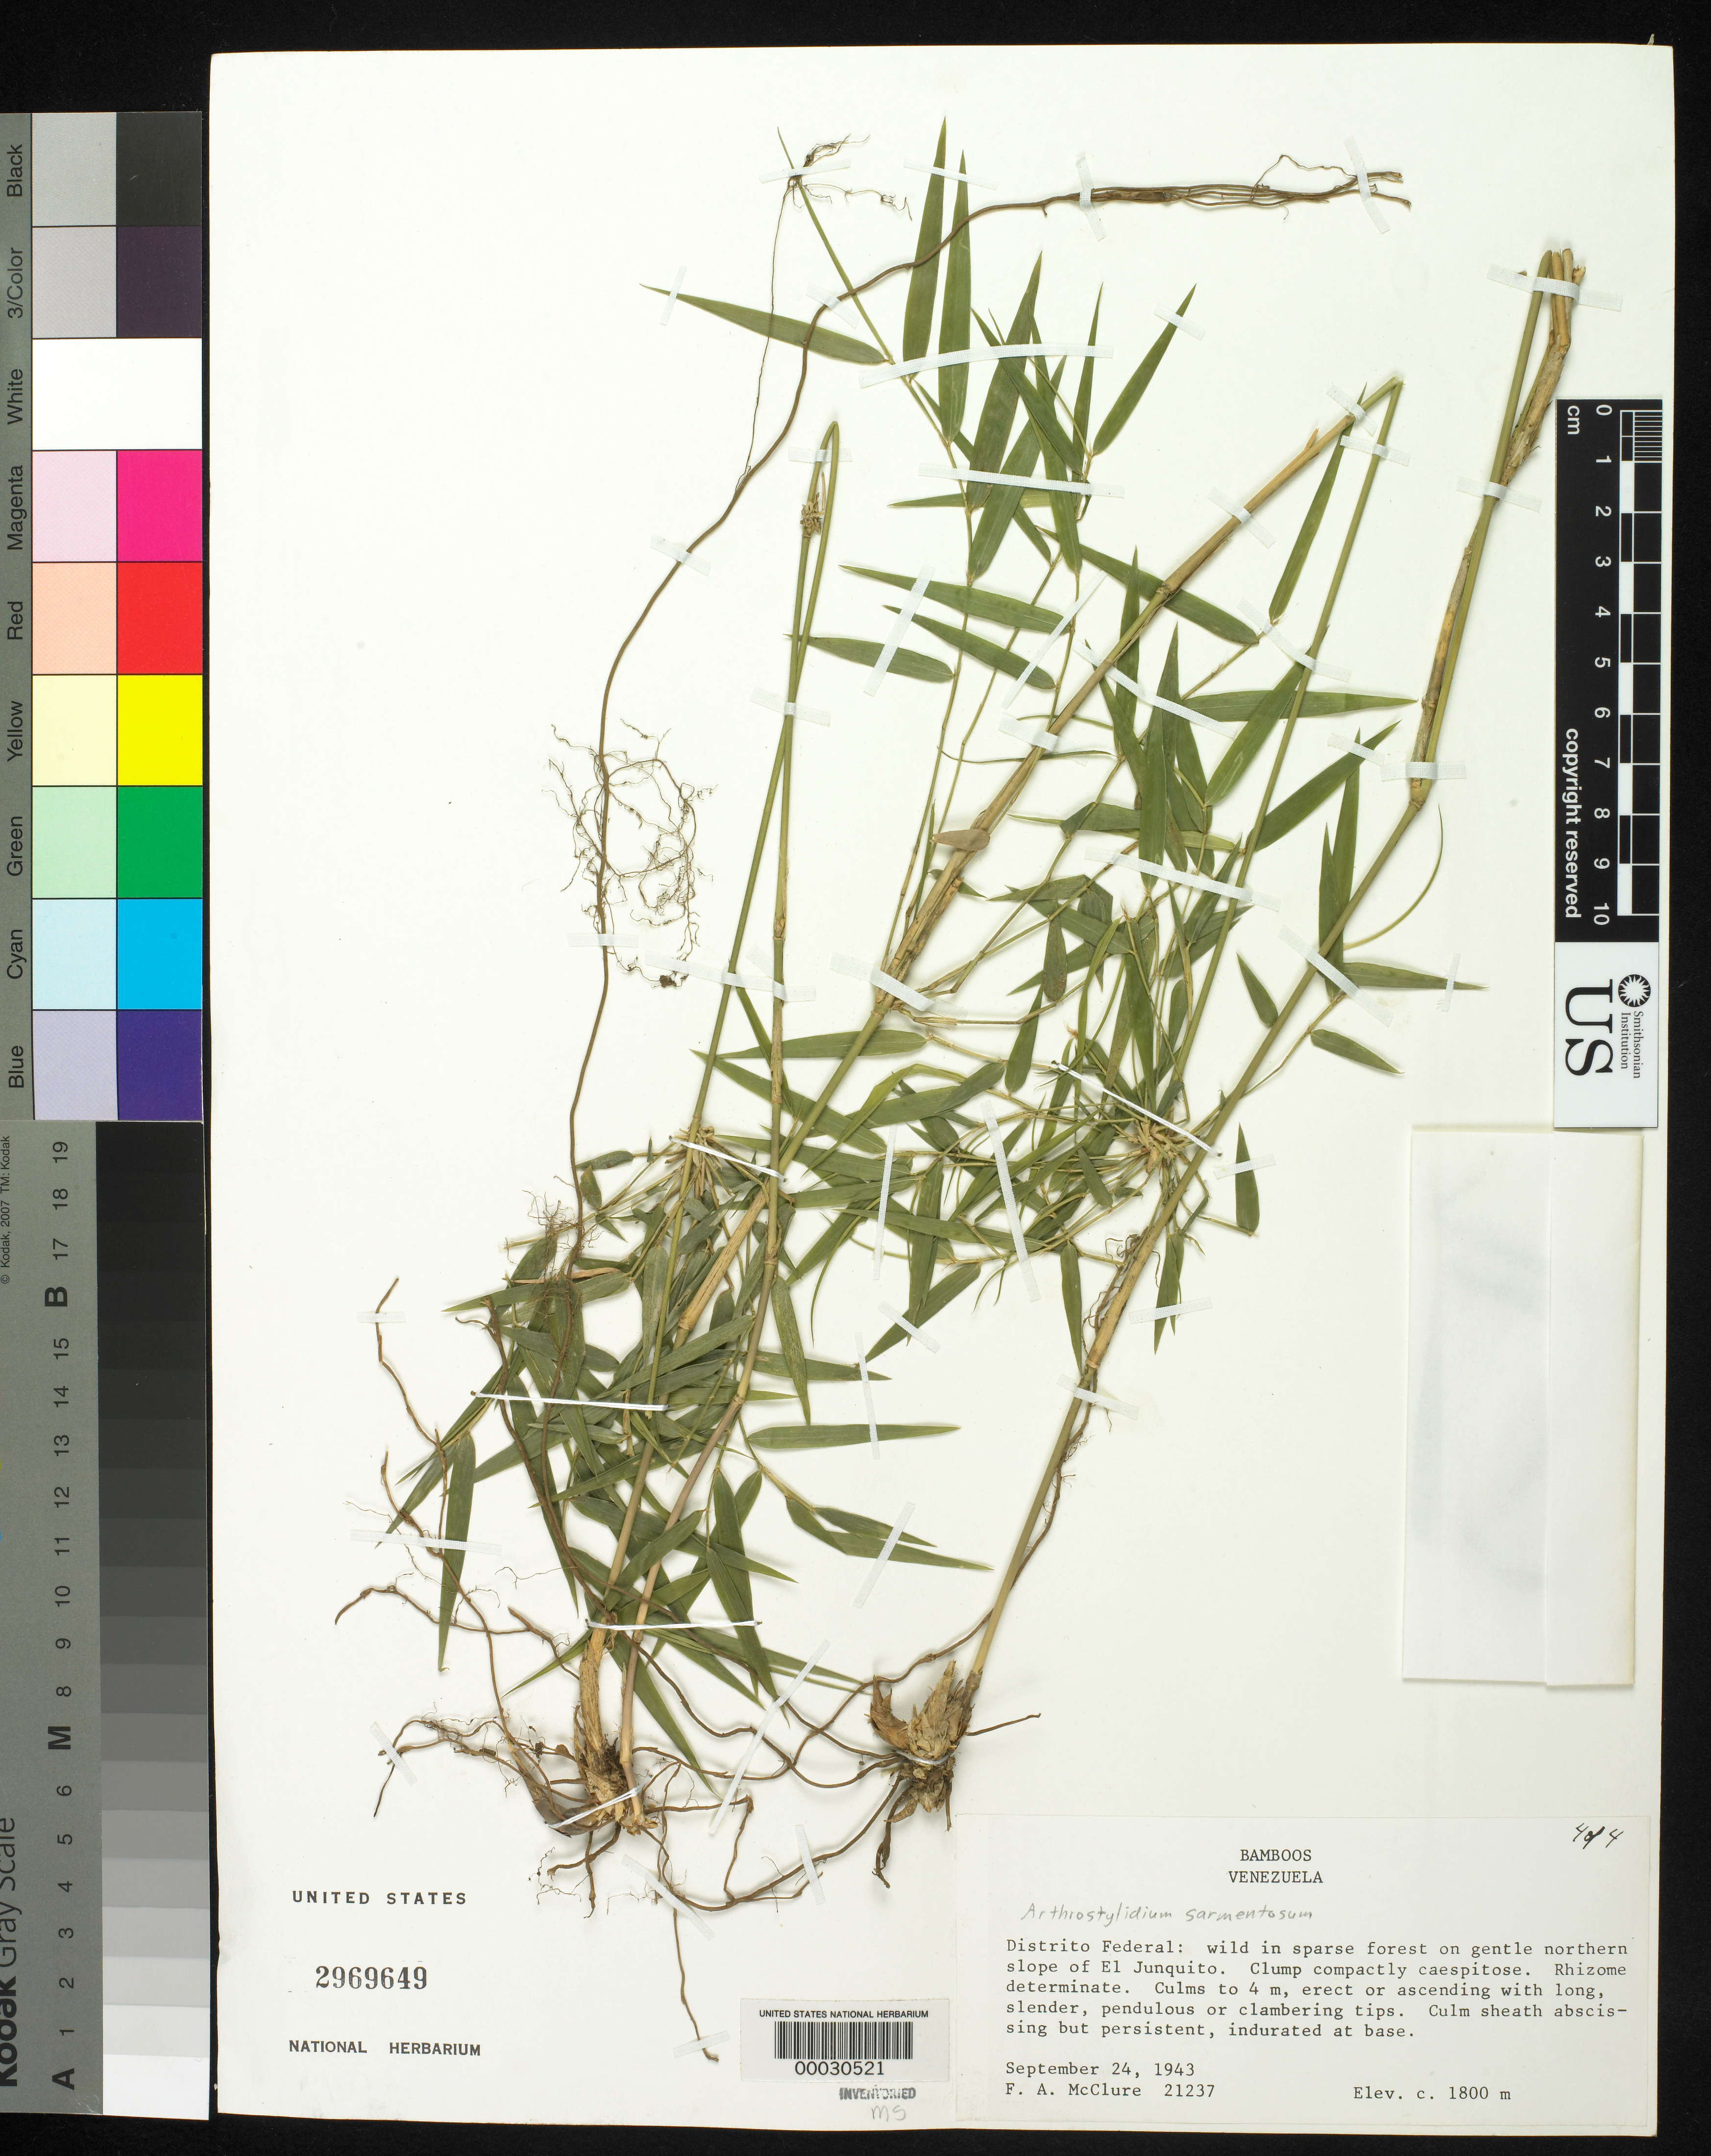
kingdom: Plantae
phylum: Tracheophyta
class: Liliopsida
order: Poales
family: Poaceae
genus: Arthrostylidium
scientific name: Arthrostylidium sarmentosum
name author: Pilg. in Urb.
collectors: F. A. McClure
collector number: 21237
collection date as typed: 24 Sep 1943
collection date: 1943-09-24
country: Venezuela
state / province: Distrito Federal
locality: Northern slope of el junquito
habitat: Sparse forest on gentle northern slope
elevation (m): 1800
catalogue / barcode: US 2969649